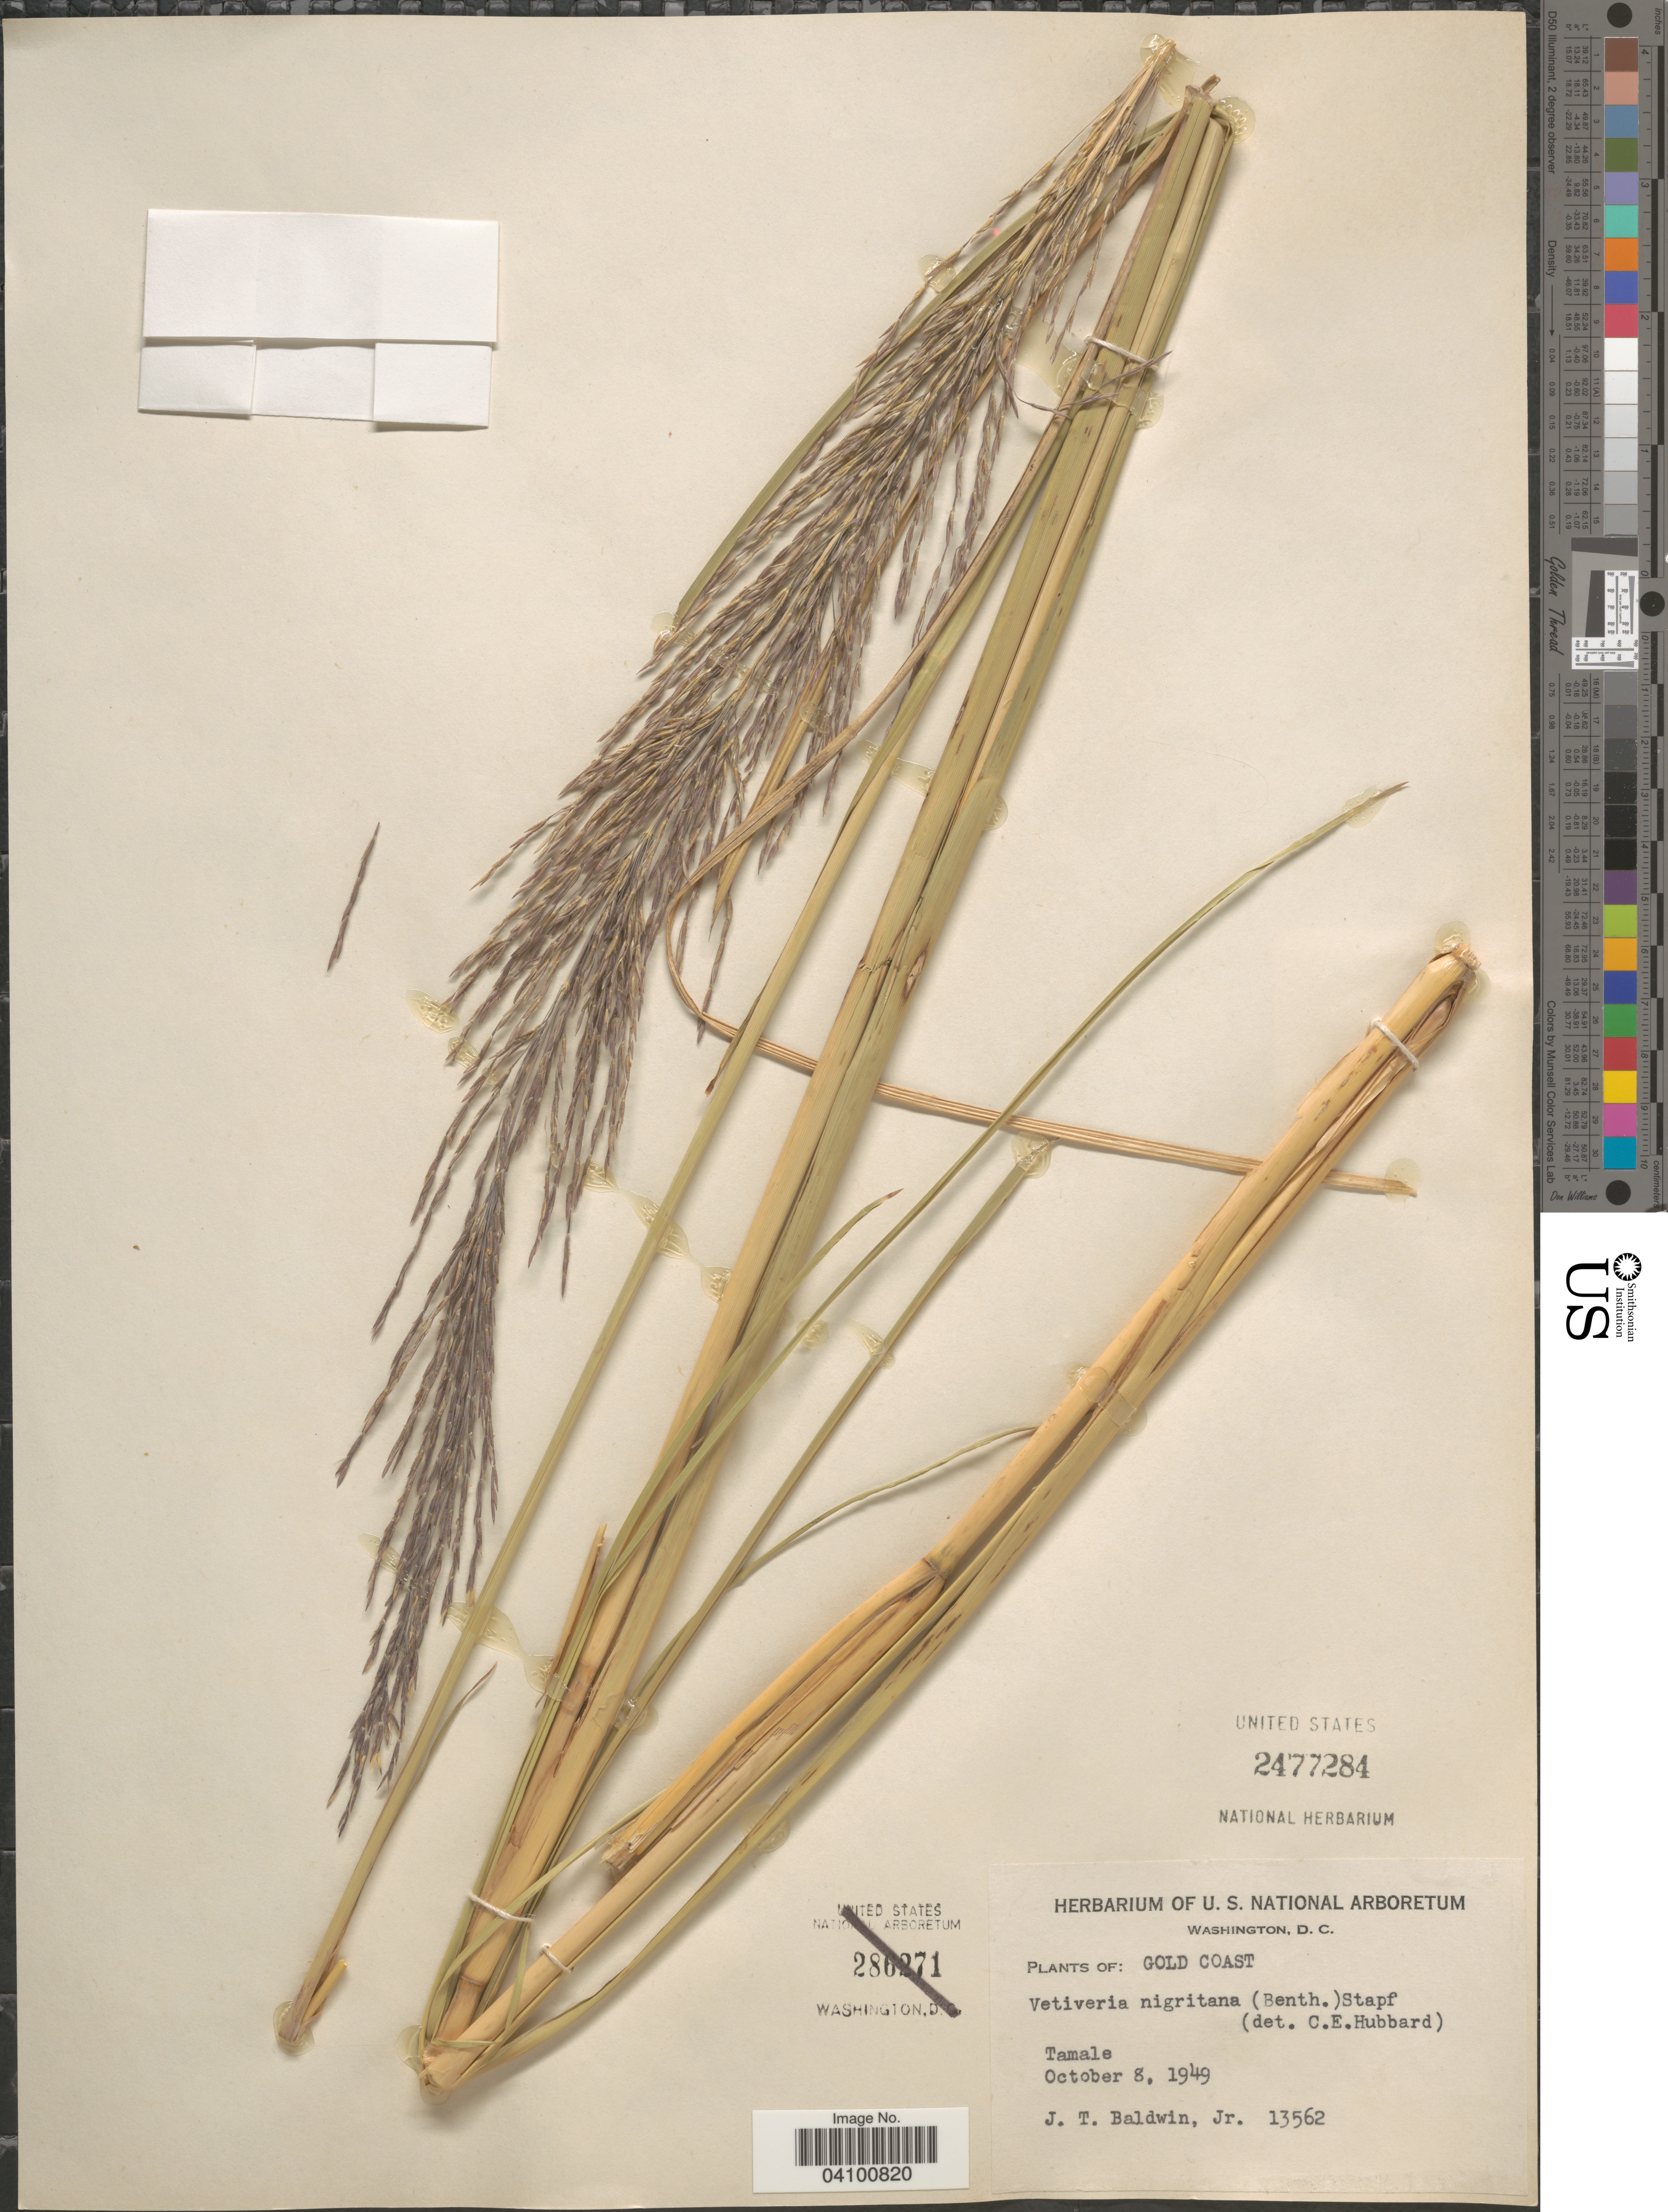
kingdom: Plantae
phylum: Tracheophyta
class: Liliopsida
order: Poales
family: Poaceae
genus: Chrysopogon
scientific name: Chrysopogon nigritanus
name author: (Benth.) Veldkamp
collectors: J. T. Baldwin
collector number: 13562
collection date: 1949-10-08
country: Ghana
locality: Gold Coast. Tamale.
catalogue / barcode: US 2477284